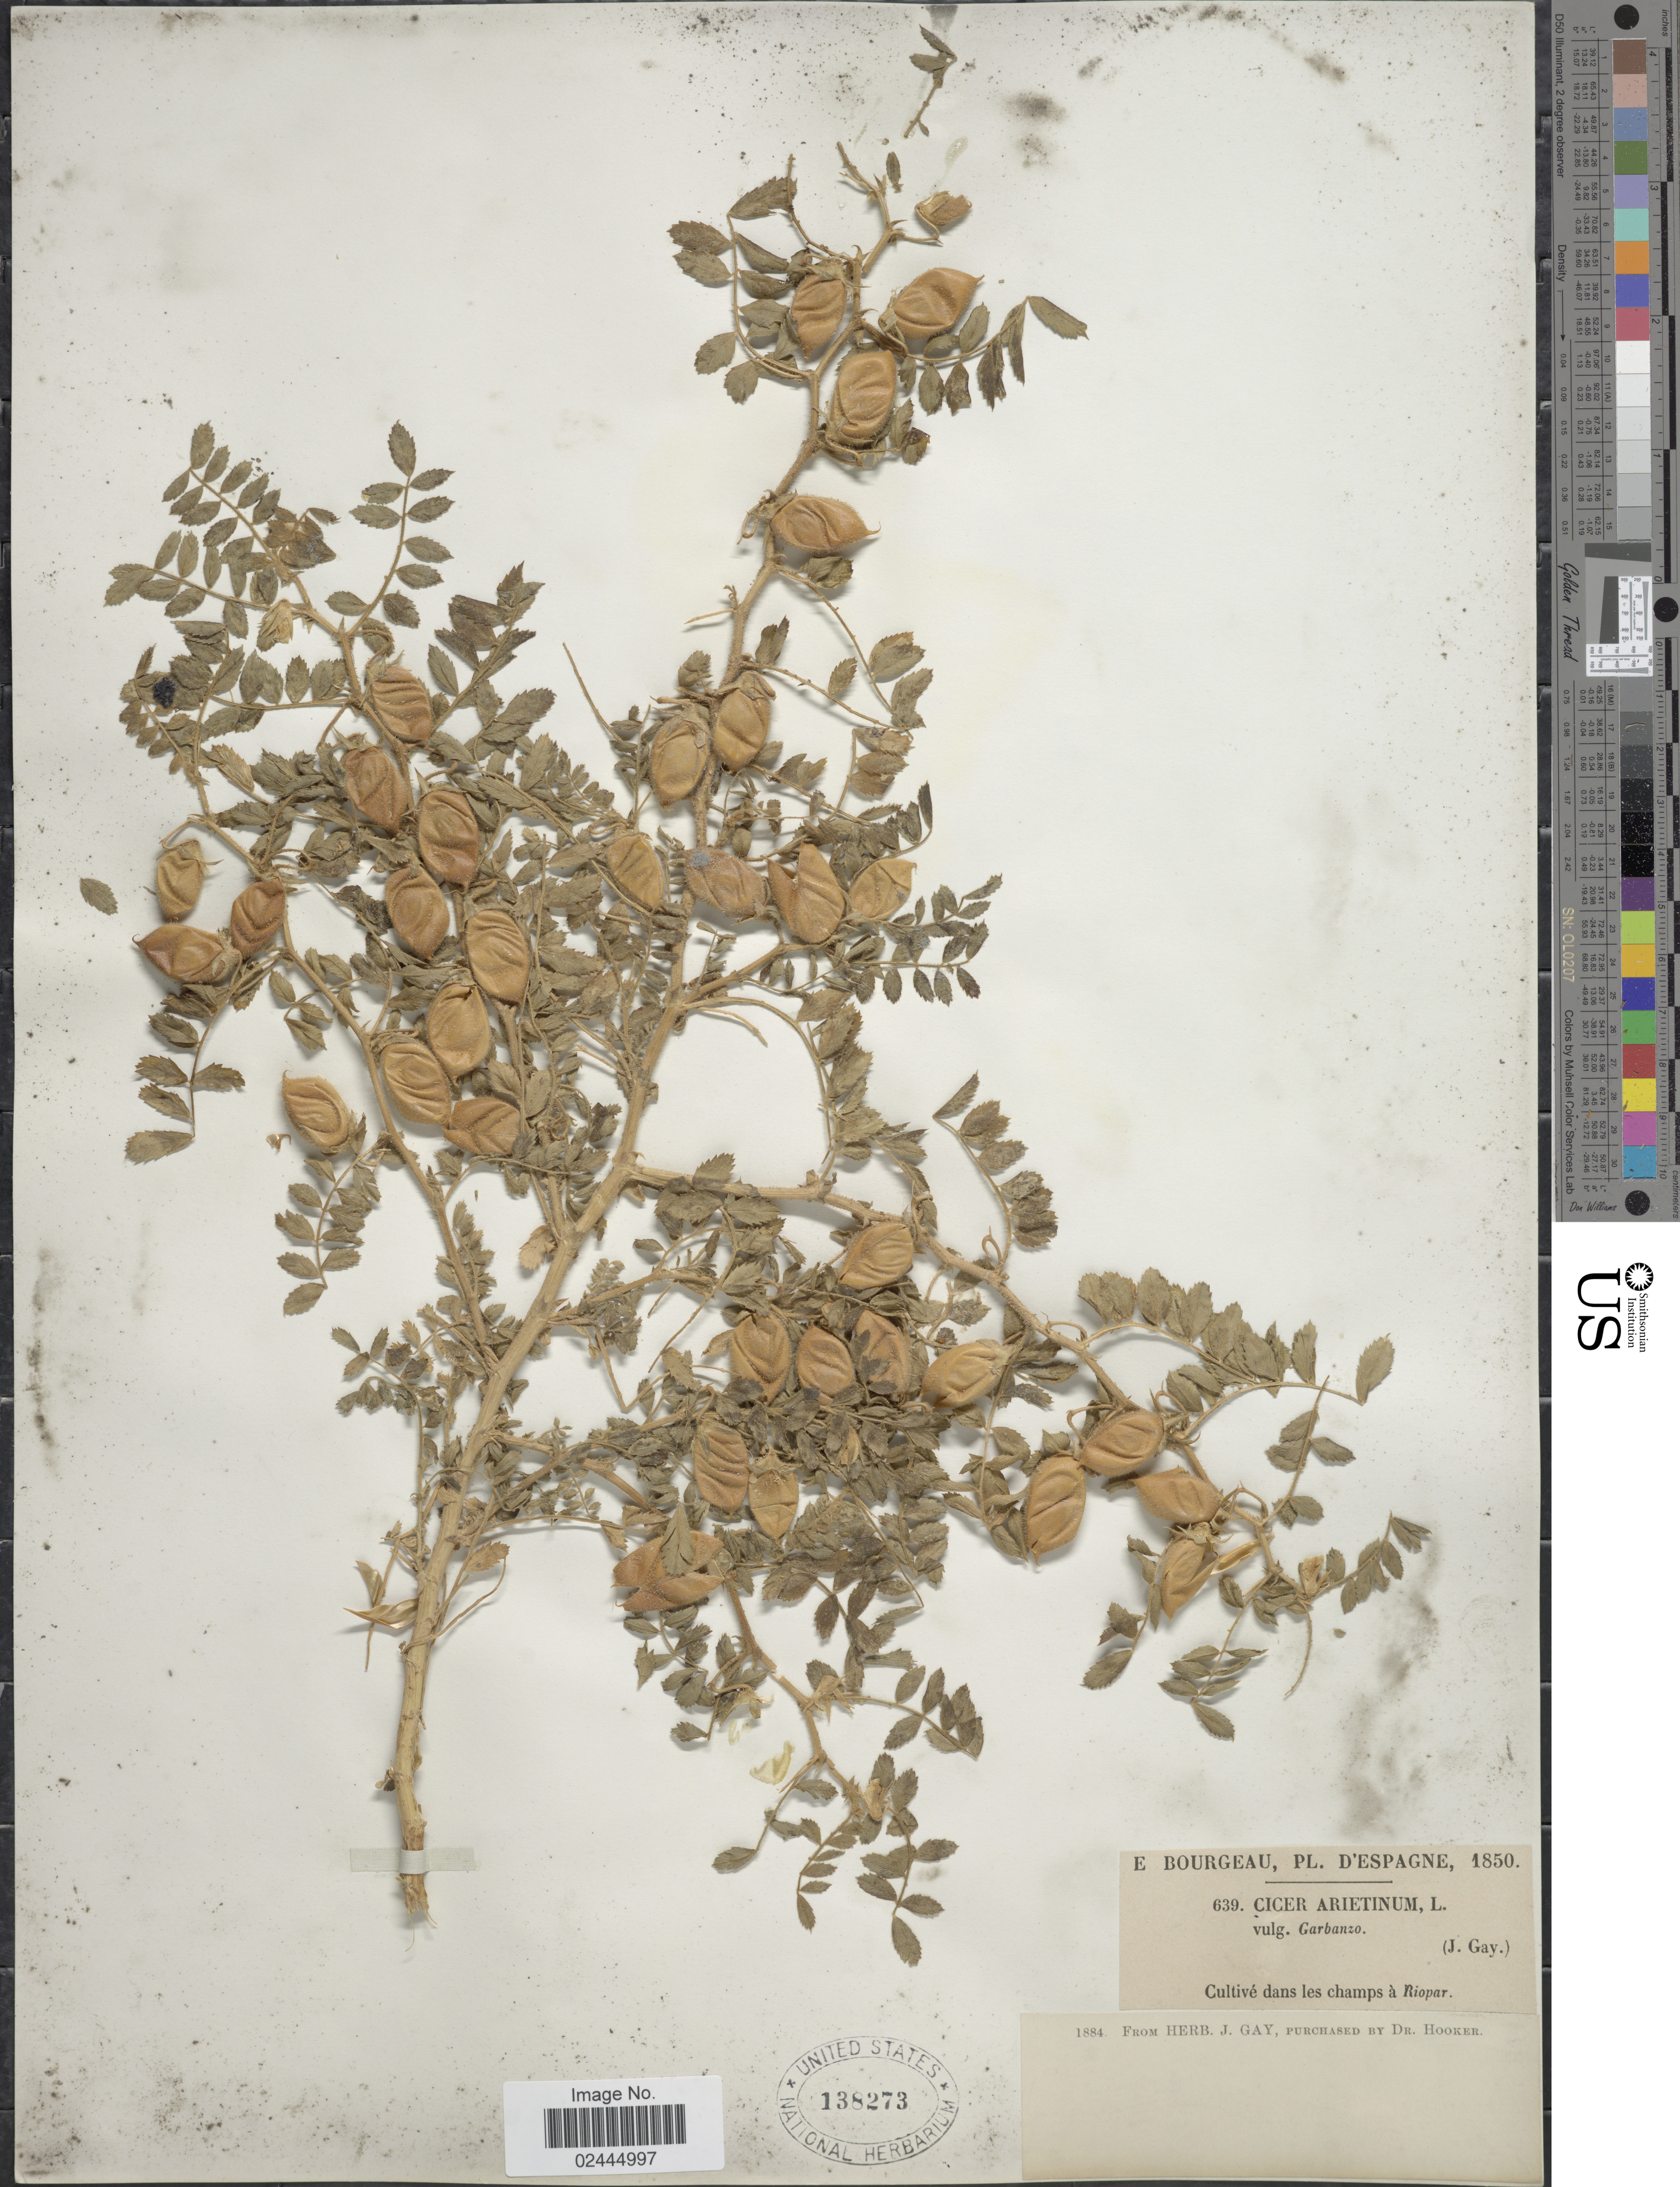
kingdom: Plantae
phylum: Tracheophyta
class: Magnoliopsida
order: Fabales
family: Fabaceae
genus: Cicer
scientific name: Cicer arietinum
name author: L.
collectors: E. Bourgeau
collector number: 639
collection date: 1850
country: Spain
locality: D'Espagne, Cultive dans les champs a Riopar. Cultive dans les Champs a Riopar.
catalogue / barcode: US 138273